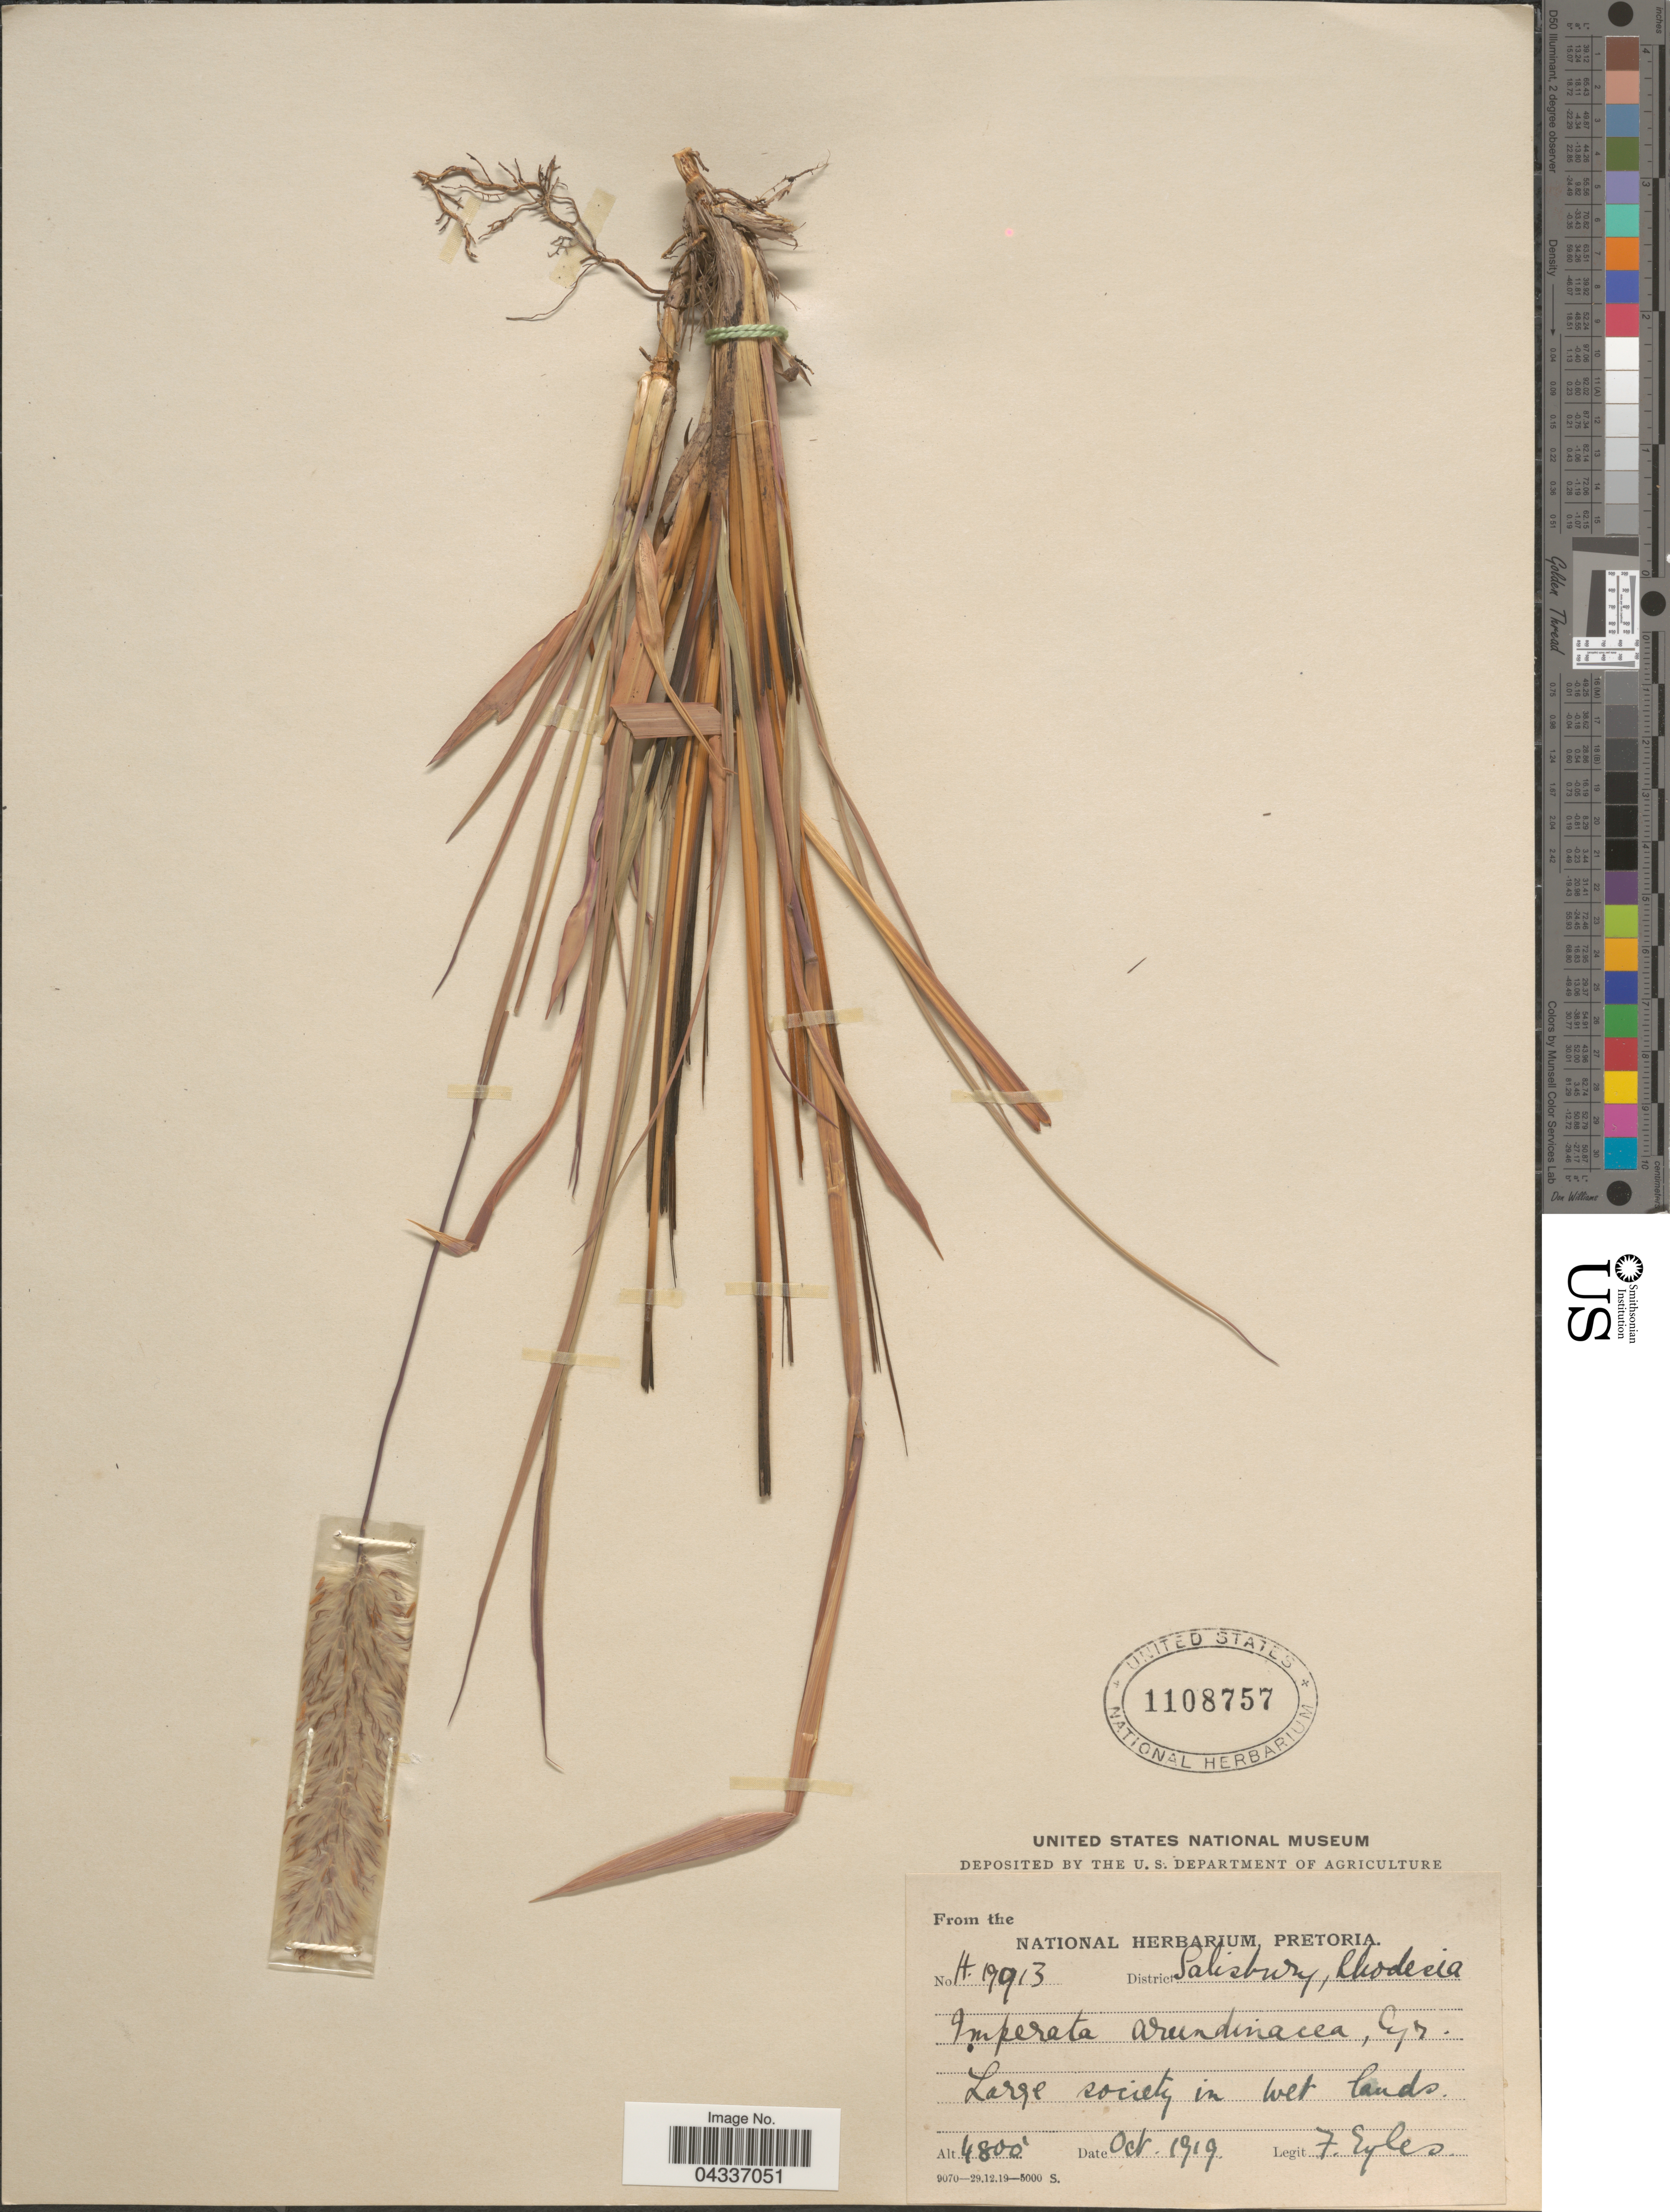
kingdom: Plantae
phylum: Tracheophyta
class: Liliopsida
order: Poales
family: Poaceae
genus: Imperata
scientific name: Imperata cylindrica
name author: (L.) P. Beauv.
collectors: F. Eyles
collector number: H19913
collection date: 1919-10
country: Zimbabwe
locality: District Salisbury, Rhodesia.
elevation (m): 1463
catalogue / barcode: US 1108757